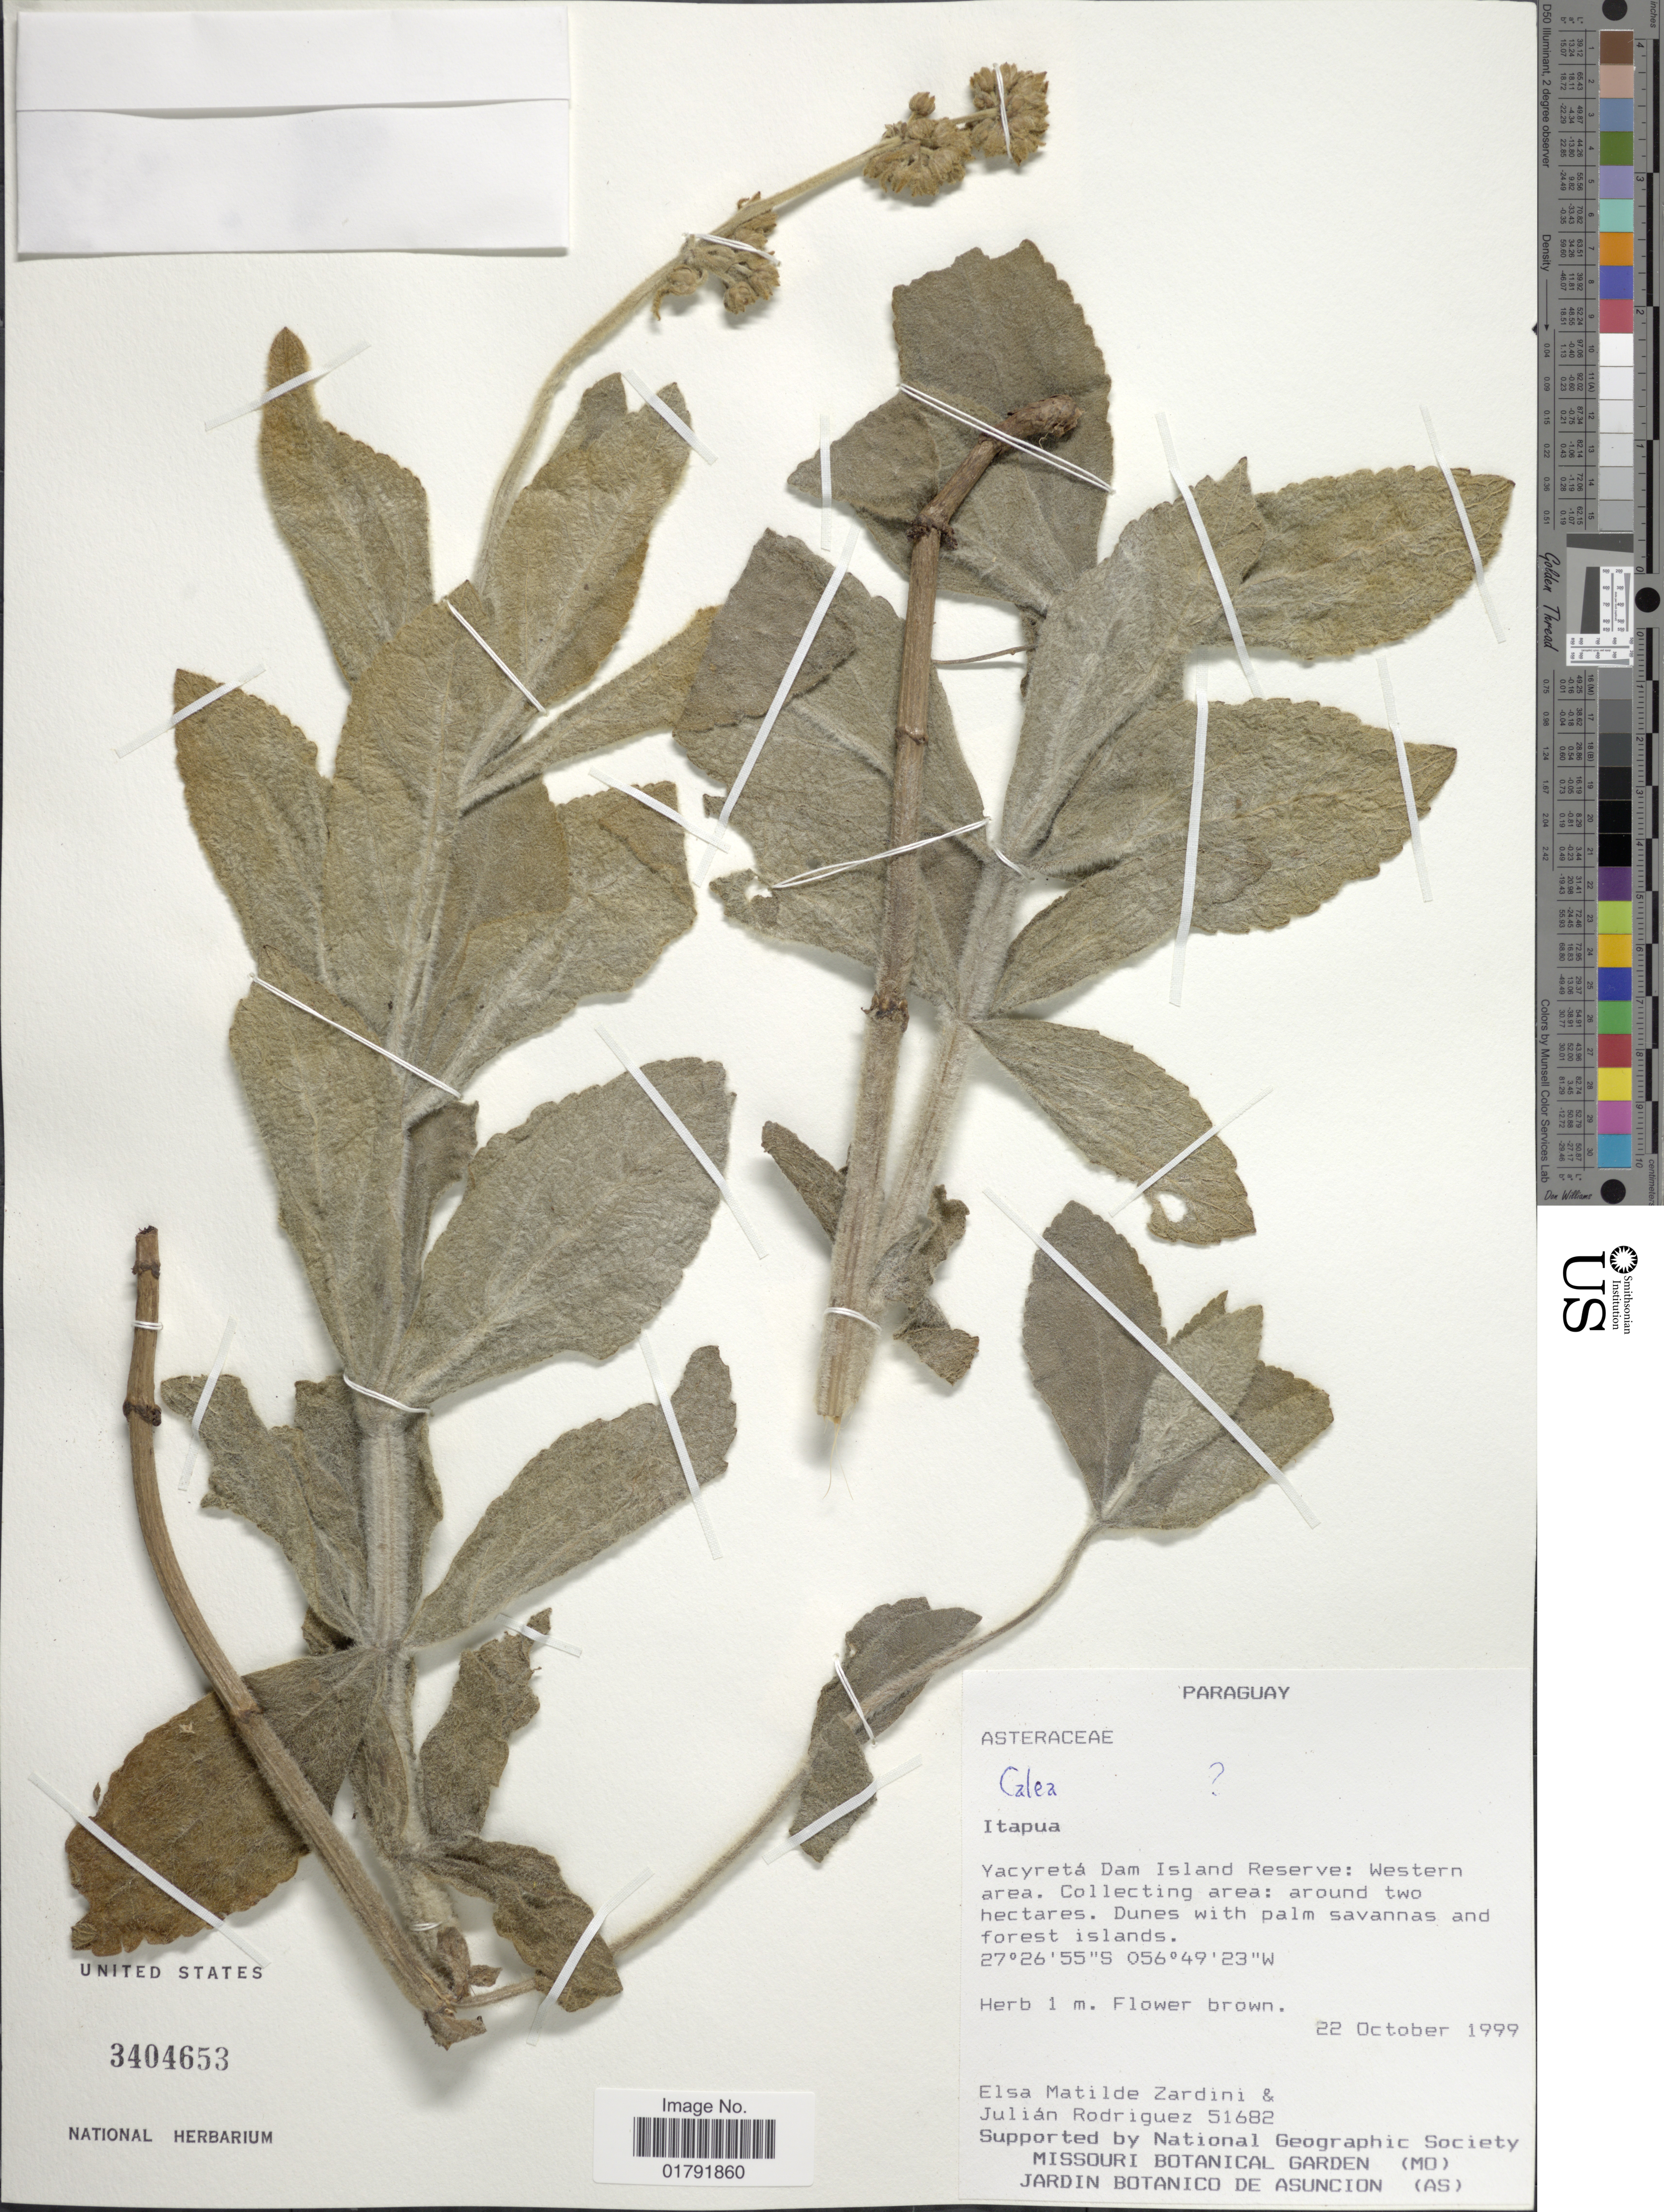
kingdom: Plantae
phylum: Tracheophyta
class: Magnoliopsida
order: Asterales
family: Asteraceae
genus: Calea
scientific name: Calea hassleriana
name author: Chodat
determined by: Bueno, Vinicius Resende, (ICN), Universidade Federal do Rio Grande do Sul (BRAZIL)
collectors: E. M. Zardini & J. Rodriguez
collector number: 51682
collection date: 1999-10-22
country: Paraguay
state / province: Itapua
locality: Yacyreta Dam Island Reserve: Western area, collecting area: around two hectares, dunes with palm savannas and forest islands.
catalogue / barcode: US 3404653